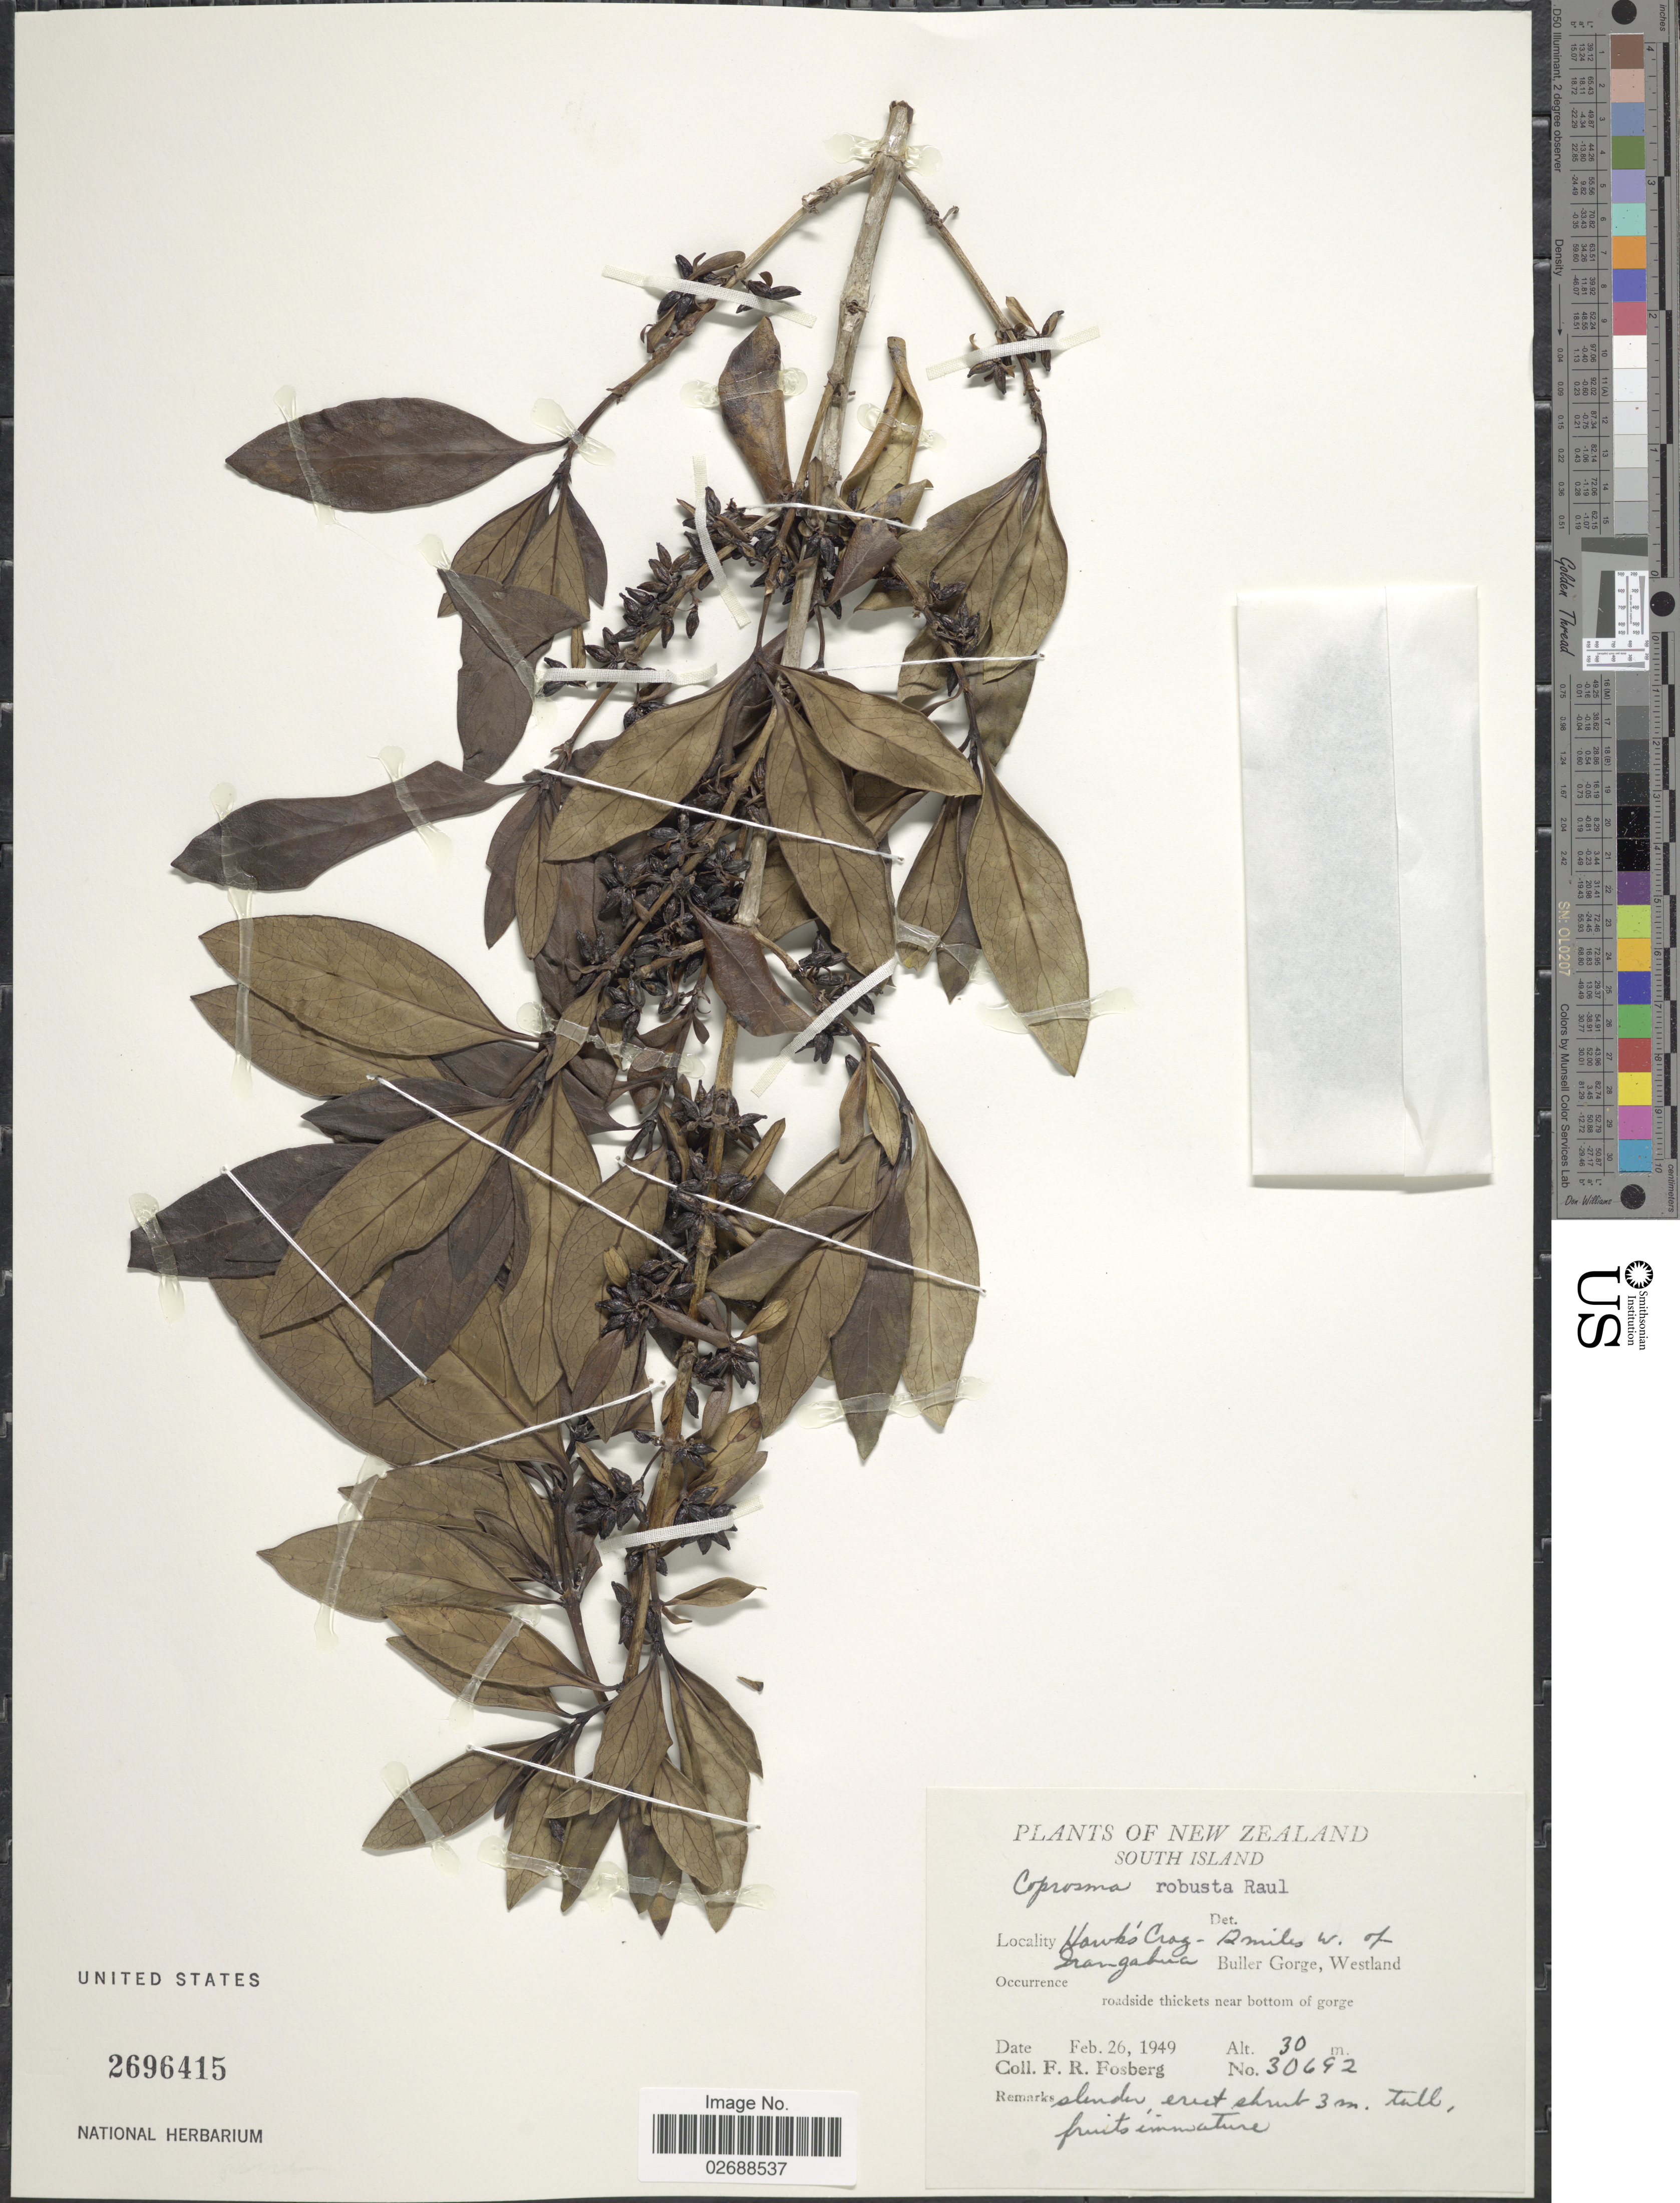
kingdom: Plantae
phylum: Tracheophyta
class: Magnoliopsida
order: Gentianales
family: Rubiaceae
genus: Coprosma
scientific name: Coprosma robusta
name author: Raoul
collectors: F. R. Fosberg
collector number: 30692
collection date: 1949-02-26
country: New Zealand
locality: South Island. Hawk's Crag-12 miles w. of Inangahua, Buller Gorge, Westland, roadside thickets near bottom of gorge.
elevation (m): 30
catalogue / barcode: US 2696415